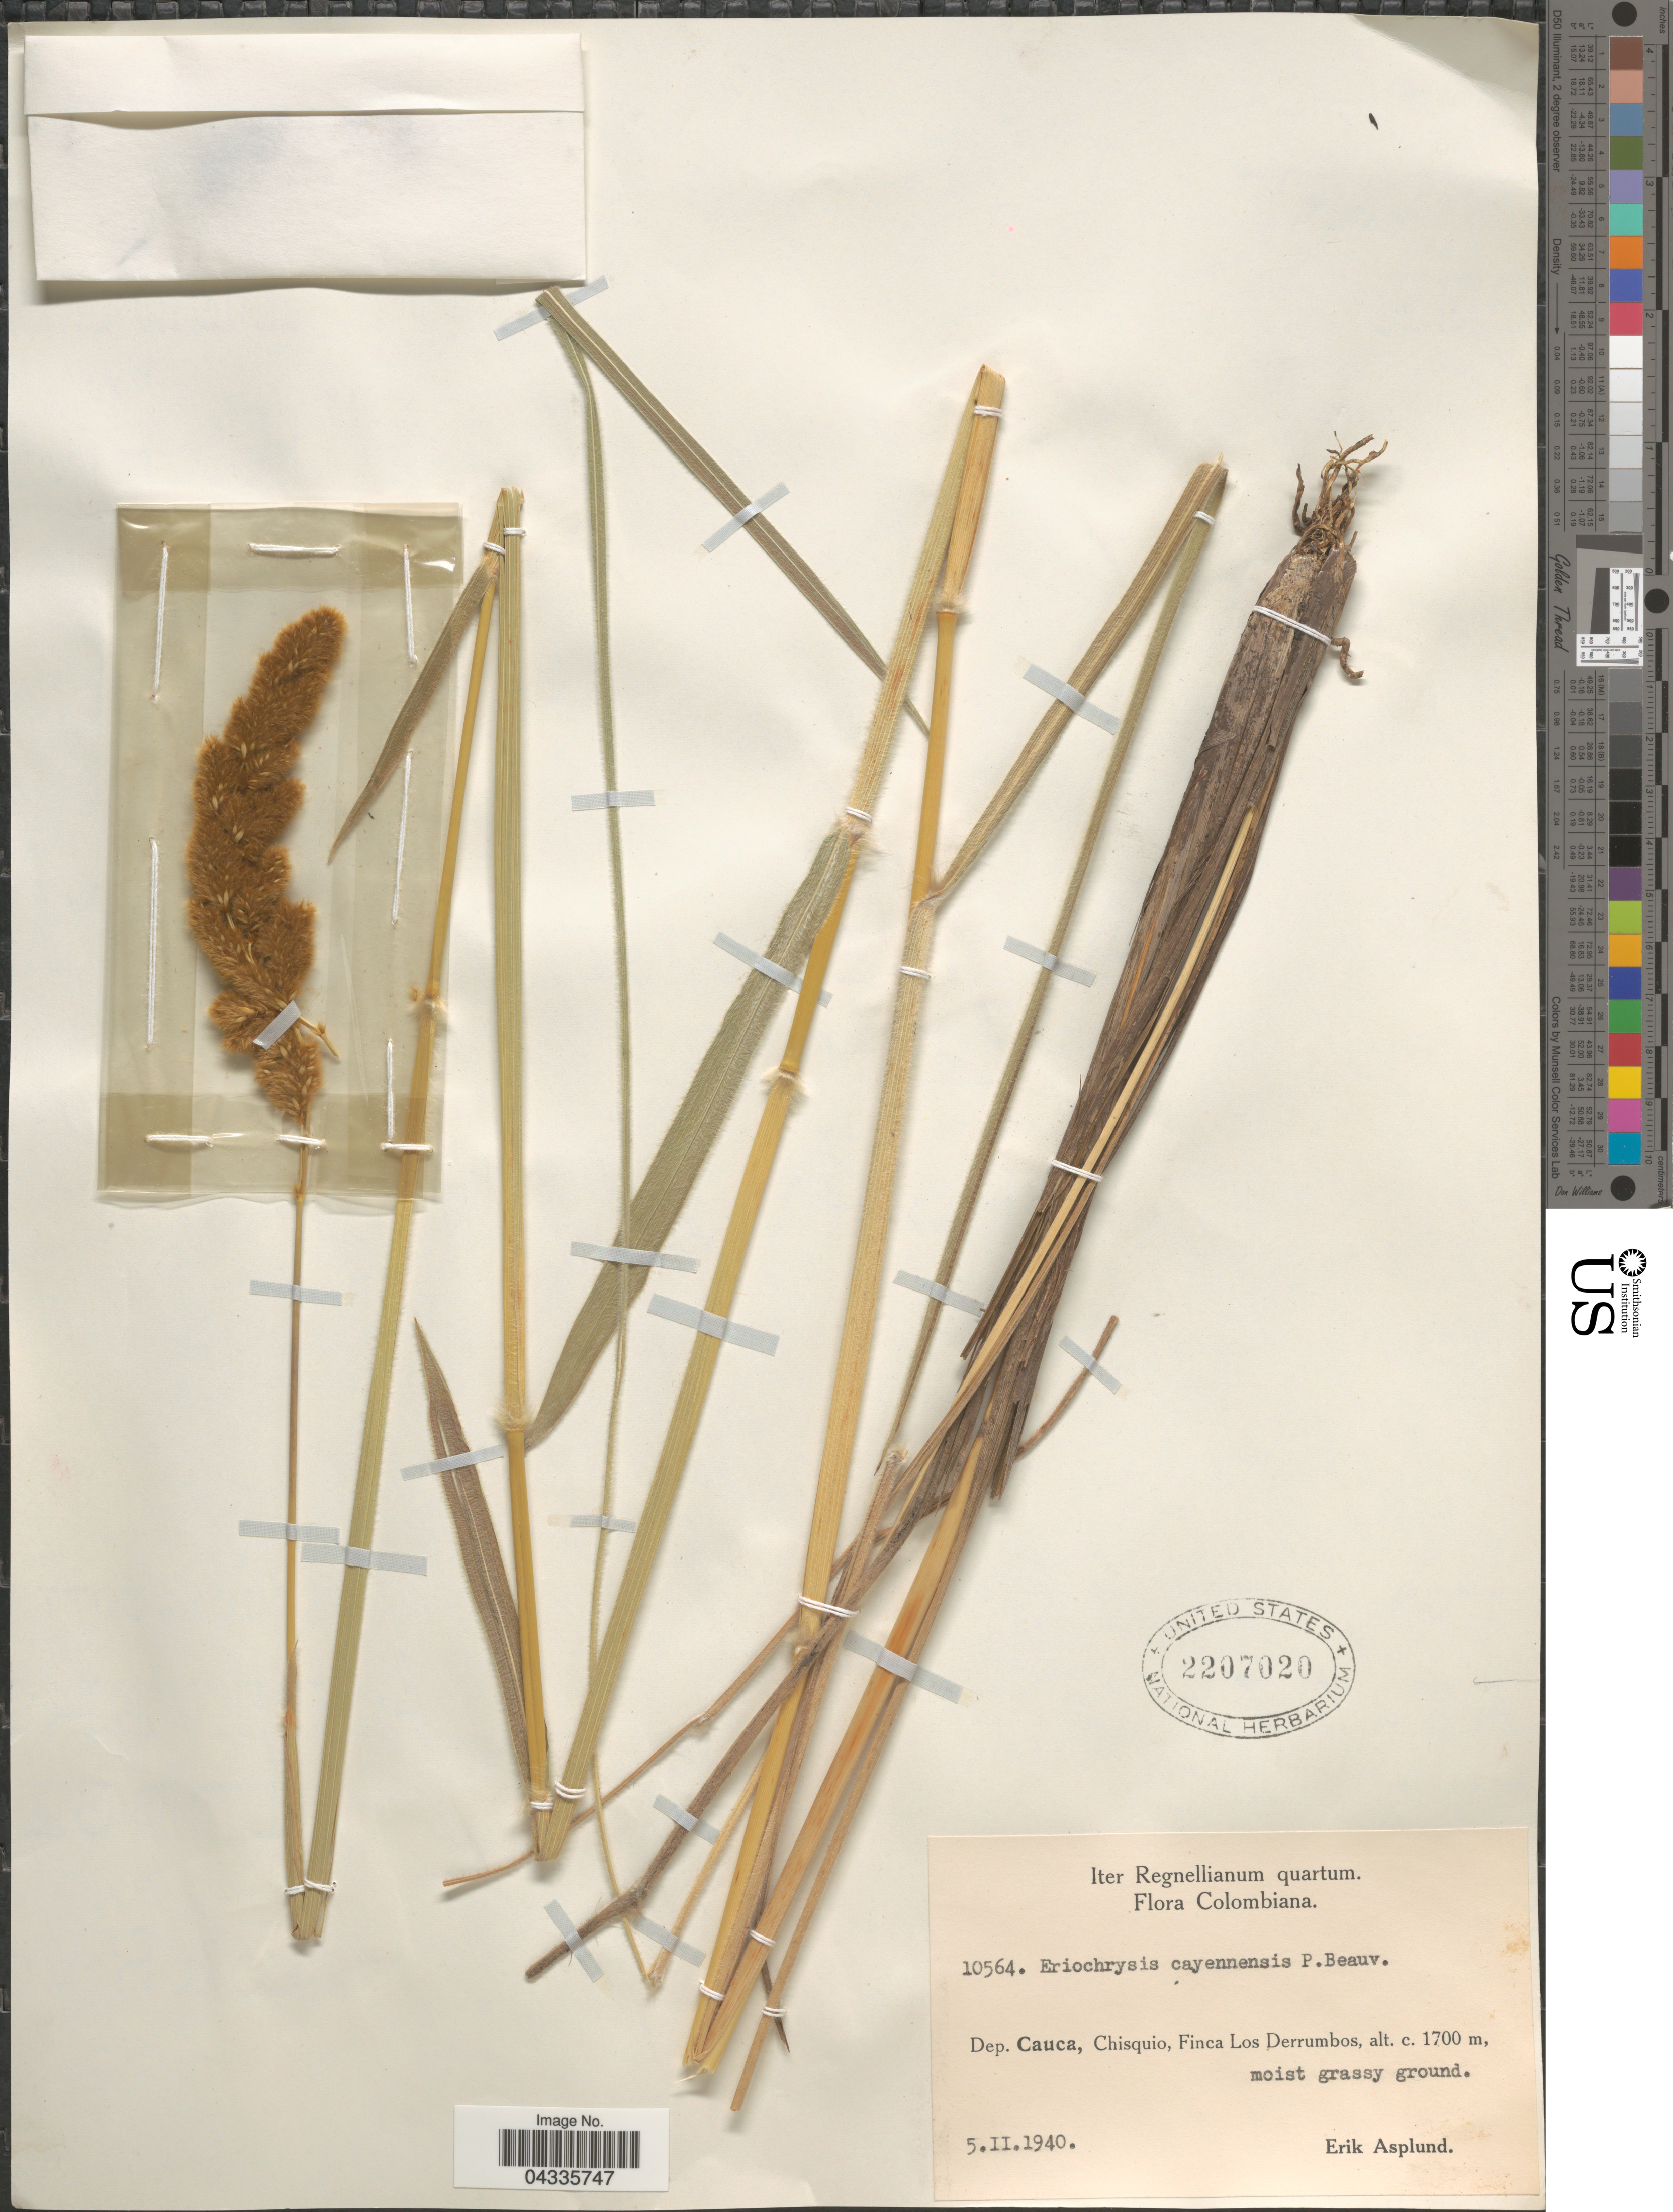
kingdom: Plantae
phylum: Tracheophyta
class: Liliopsida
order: Poales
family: Poaceae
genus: Eriochrysis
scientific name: Eriochrysis cayennensis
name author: P. Beauv.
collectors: E. Asplund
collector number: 10564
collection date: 1940-02-05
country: Colombia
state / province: Cauca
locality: Iter Regnellianum quartum. Dep. Cauca, Chisquio, Finca Los Derrumbos.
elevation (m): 1700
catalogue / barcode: US 2207020